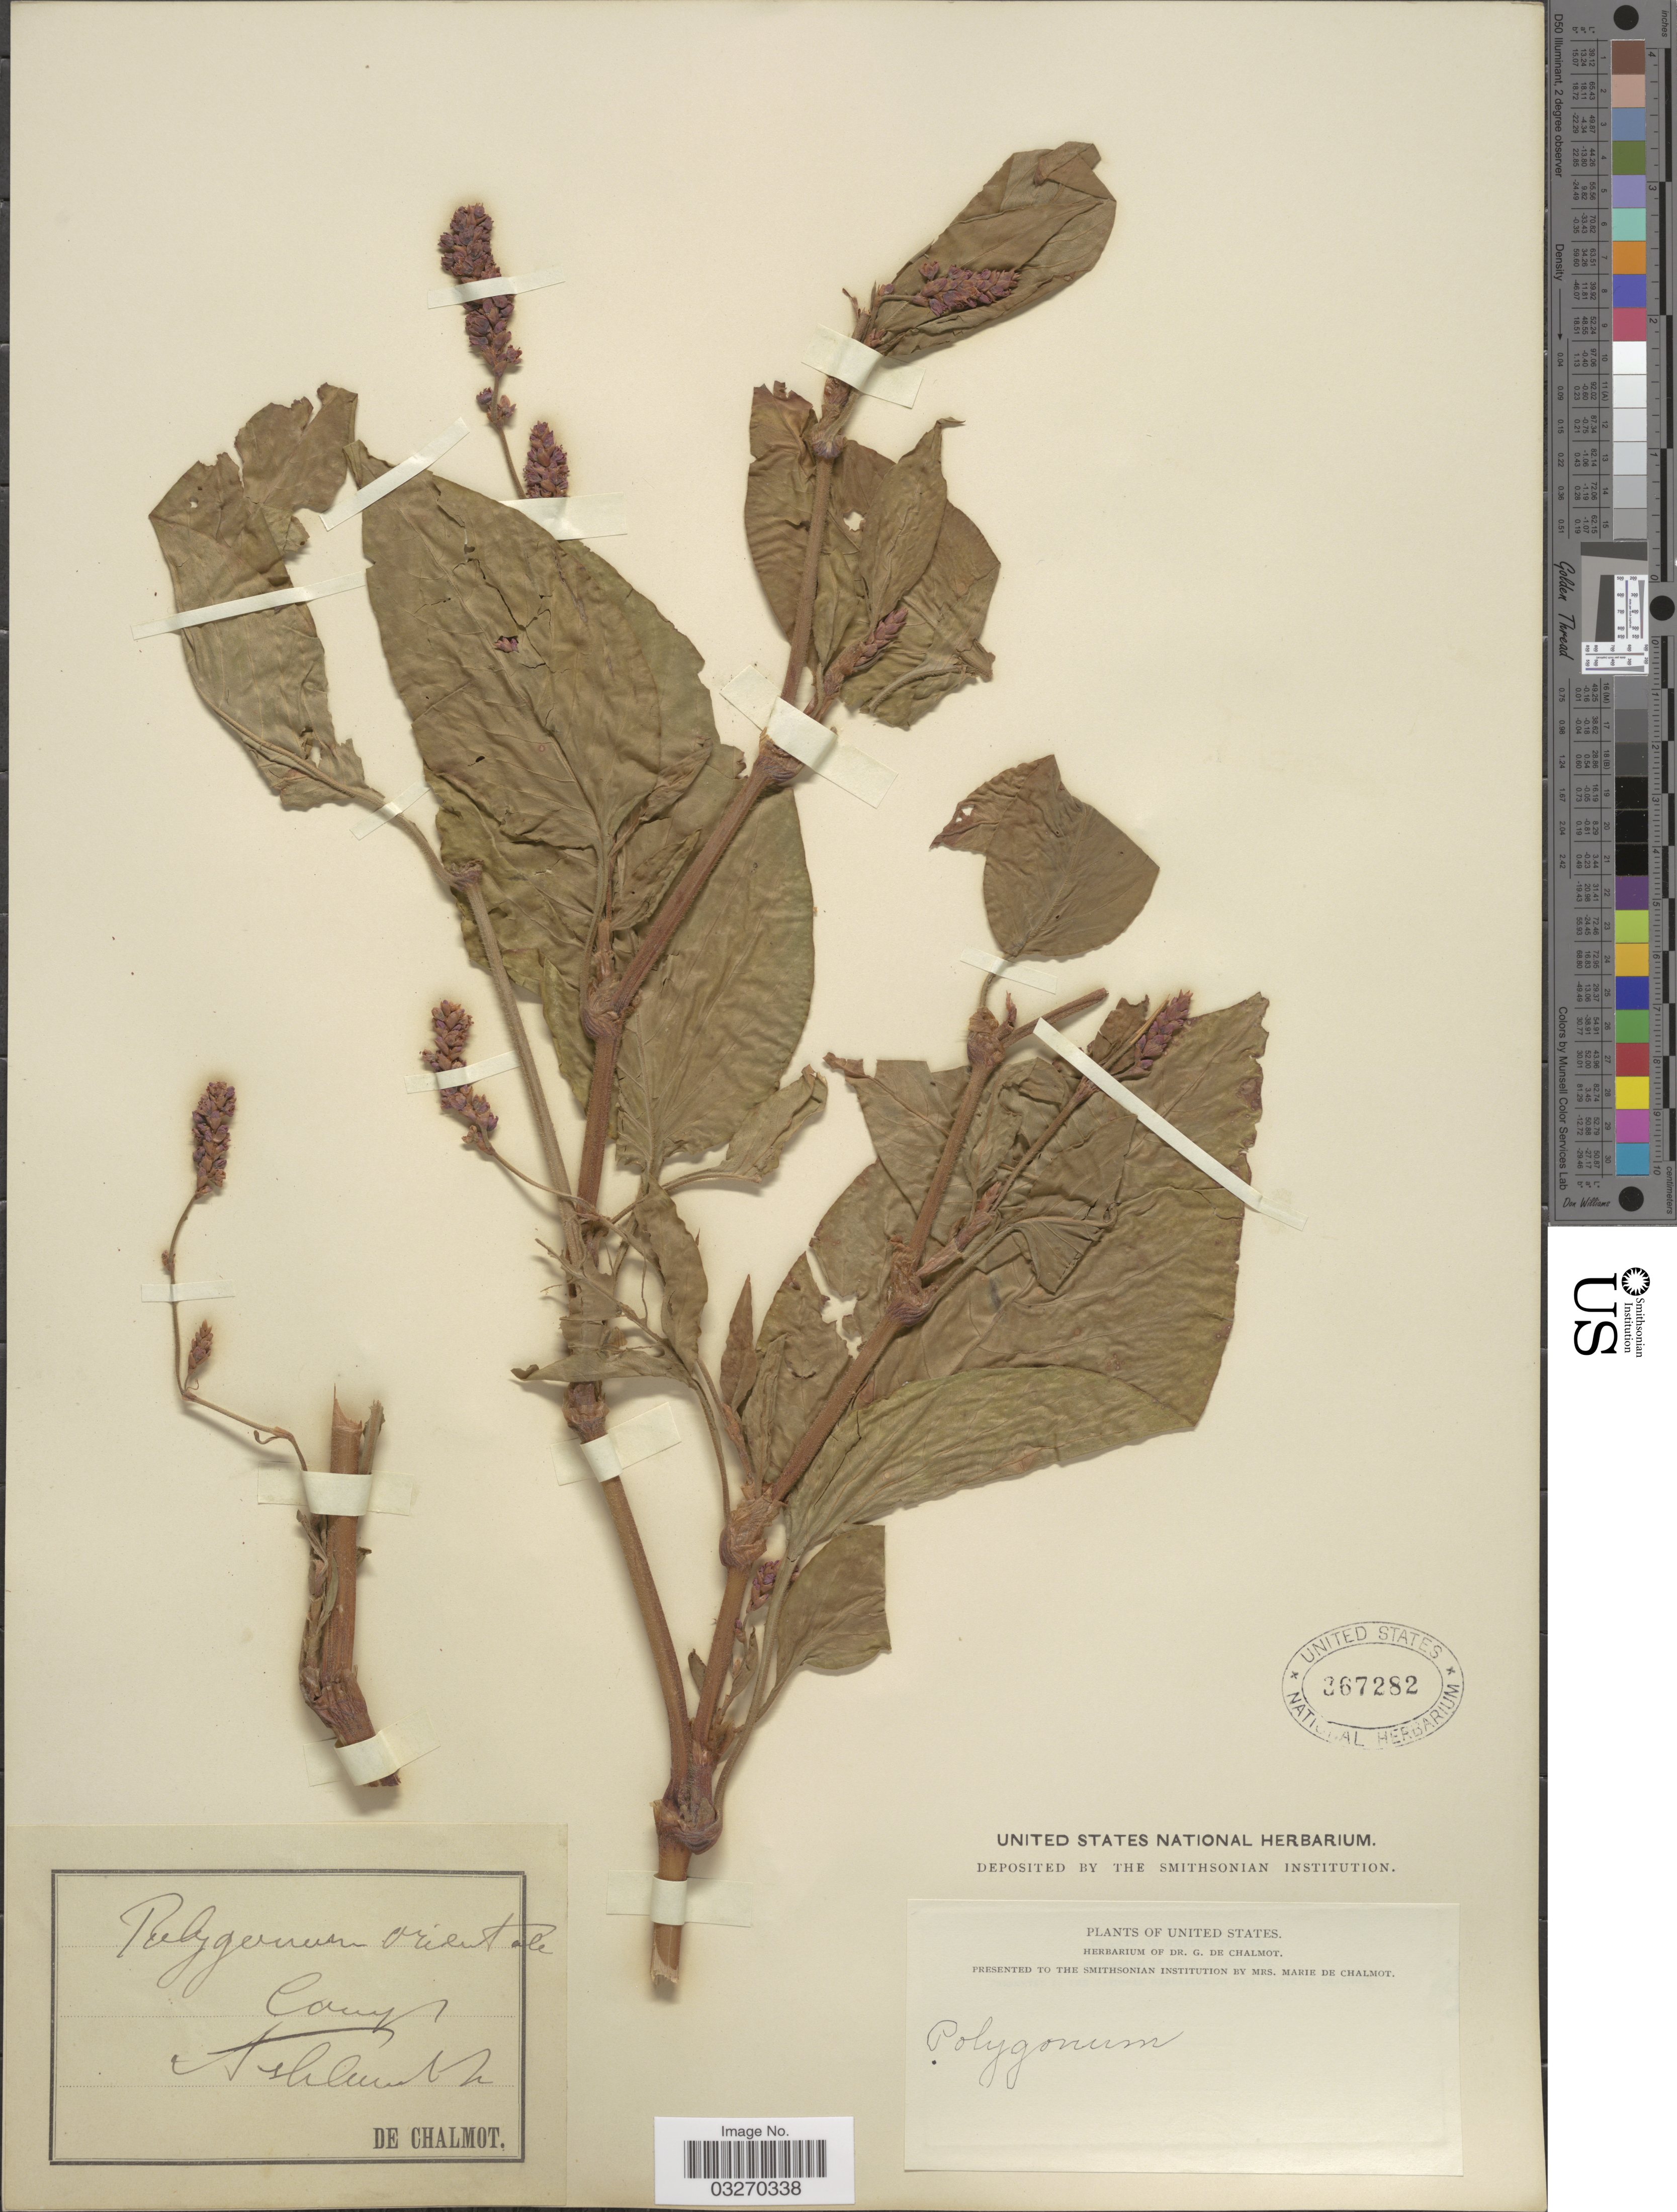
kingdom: Plantae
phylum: Tracheophyta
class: Magnoliopsida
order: Caryophyllales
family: Polygonaceae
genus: Persicaria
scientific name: Persicaria orientalis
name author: (L.) Spach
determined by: Atha, D. E.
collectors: De Chalmot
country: United States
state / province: Virginia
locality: Camp. Ashland.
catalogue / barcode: US 367282